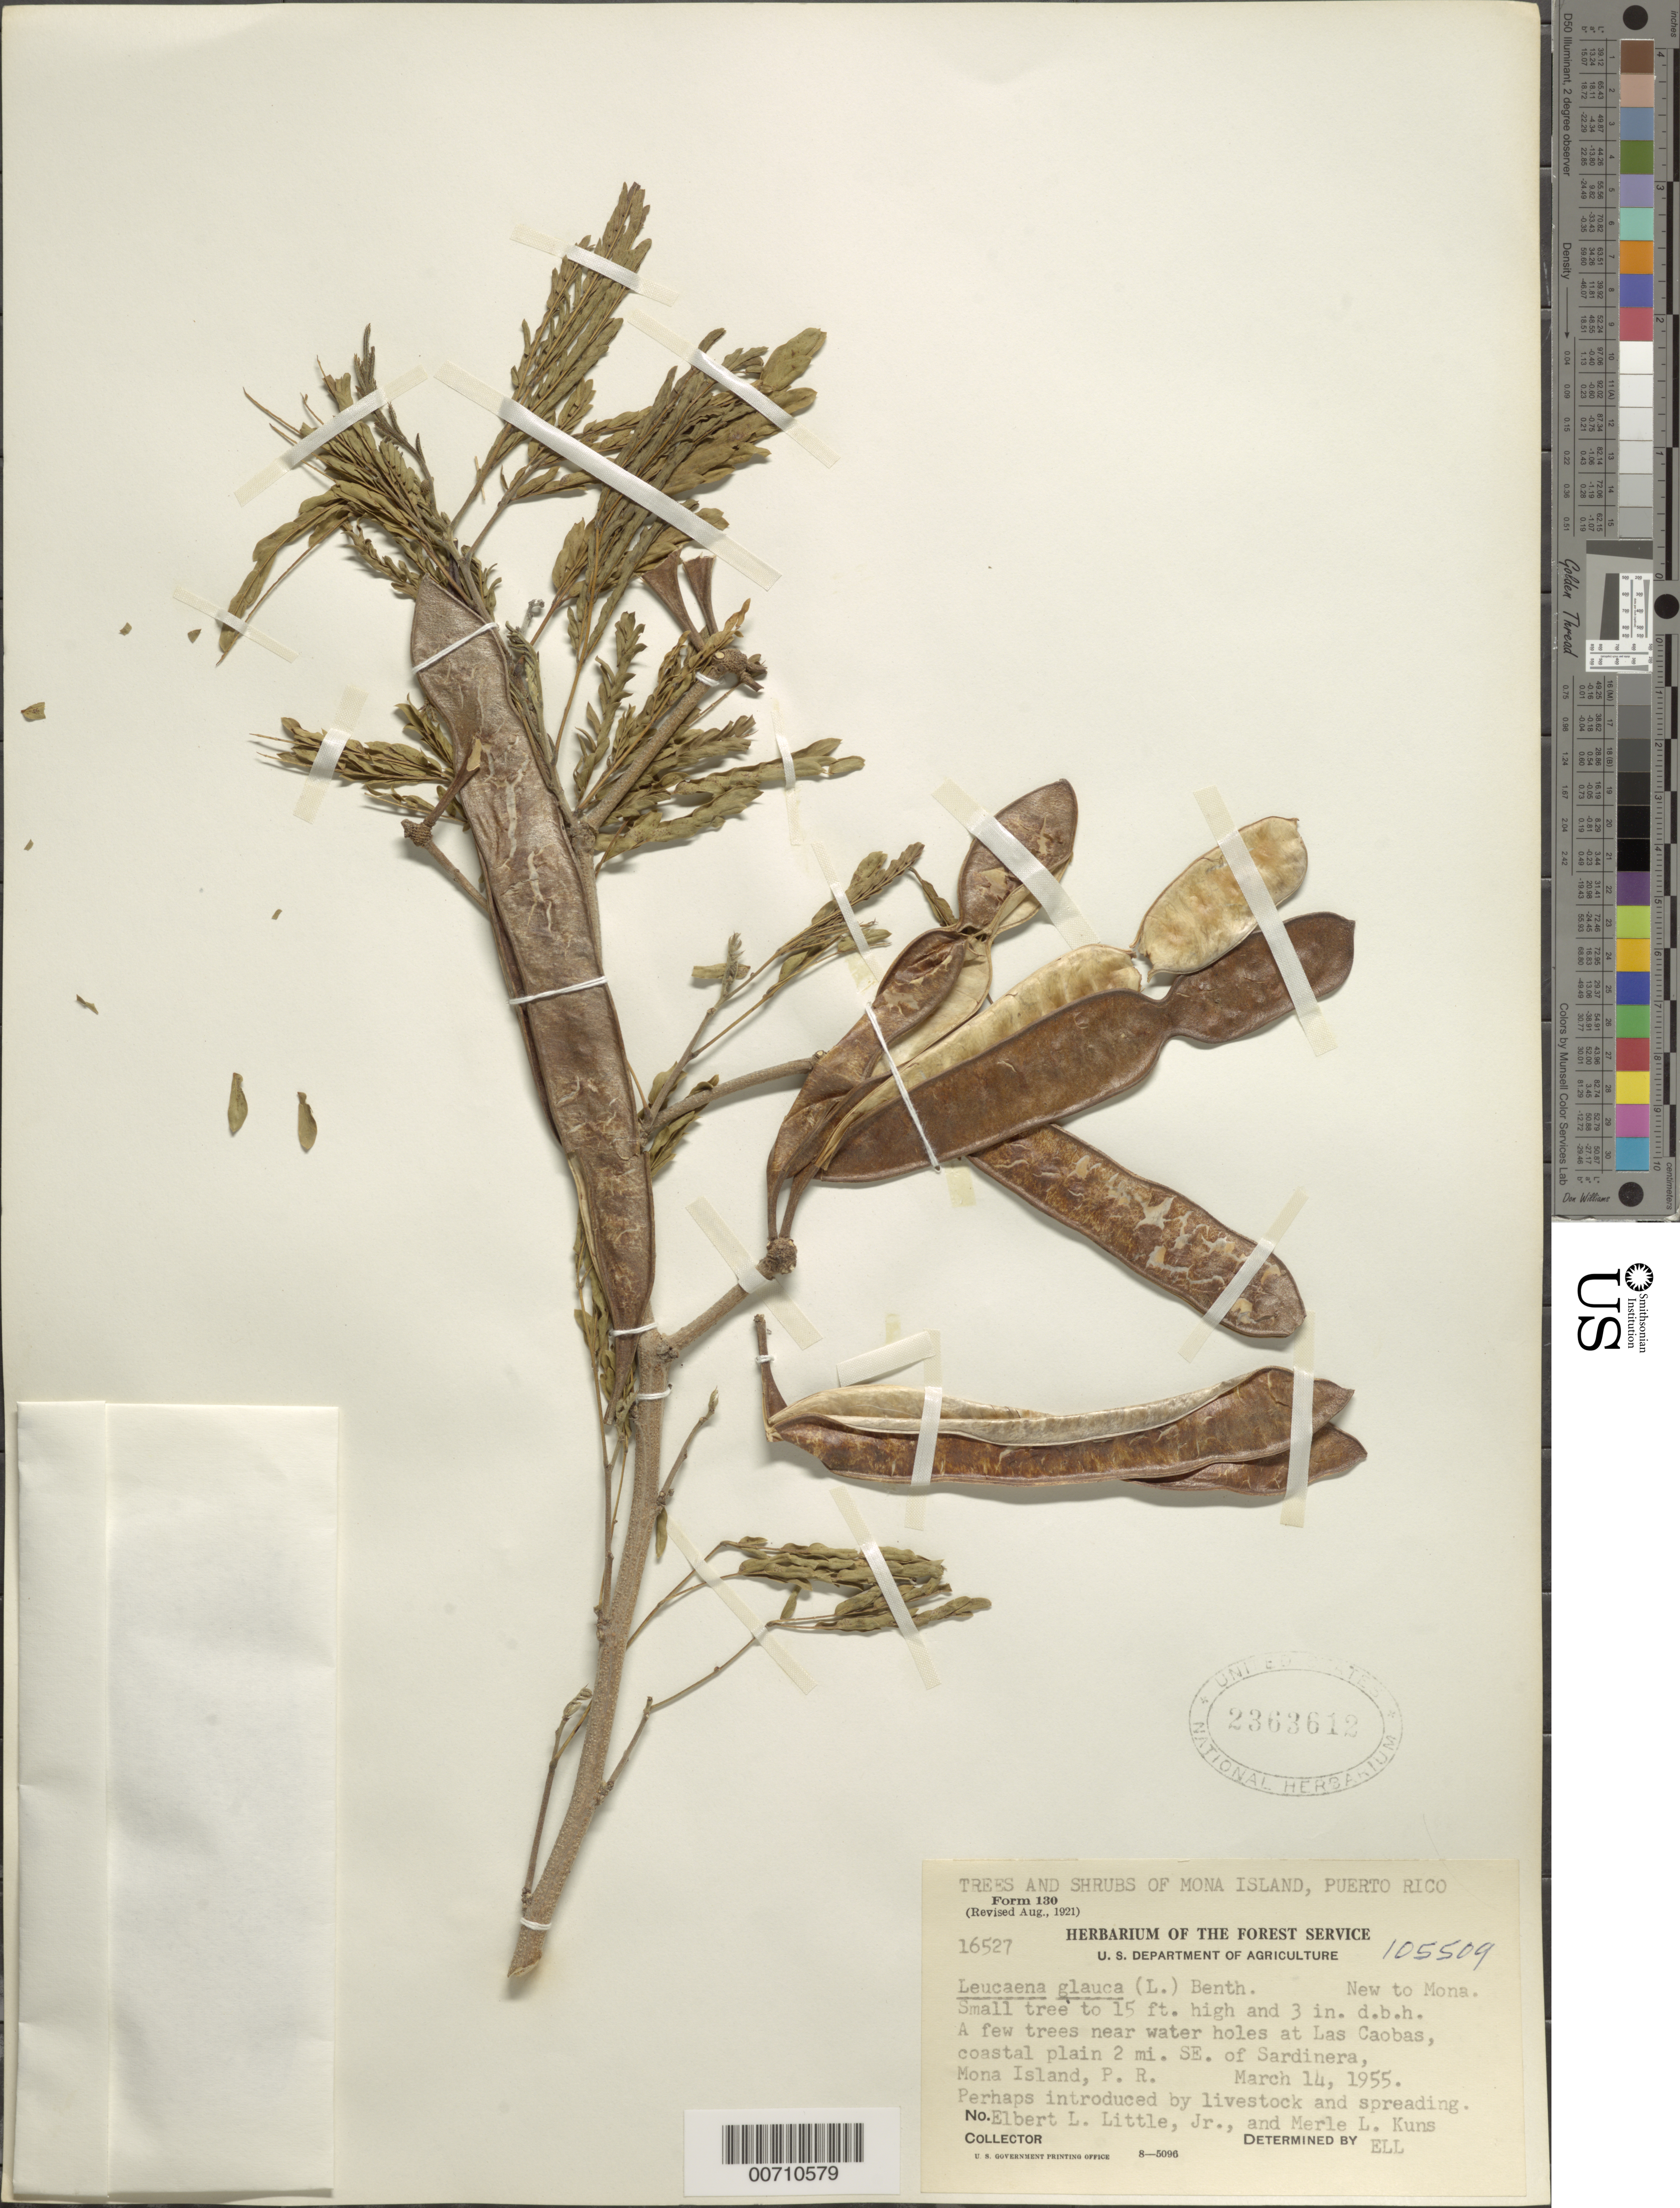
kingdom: Plantae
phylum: Tracheophyta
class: Magnoliopsida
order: Fabales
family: Fabaceae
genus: Leucaena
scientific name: Leucaena leucocephala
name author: (Lam.) de Wit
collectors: E. L. Little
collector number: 16527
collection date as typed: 14 Mar 1955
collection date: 1955-03-14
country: Puerto Rico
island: Mona Island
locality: Sardinera, at Las Caobas, coastal plain 2 mi SE of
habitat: Near water holes on coastal plain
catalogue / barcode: US 2363612